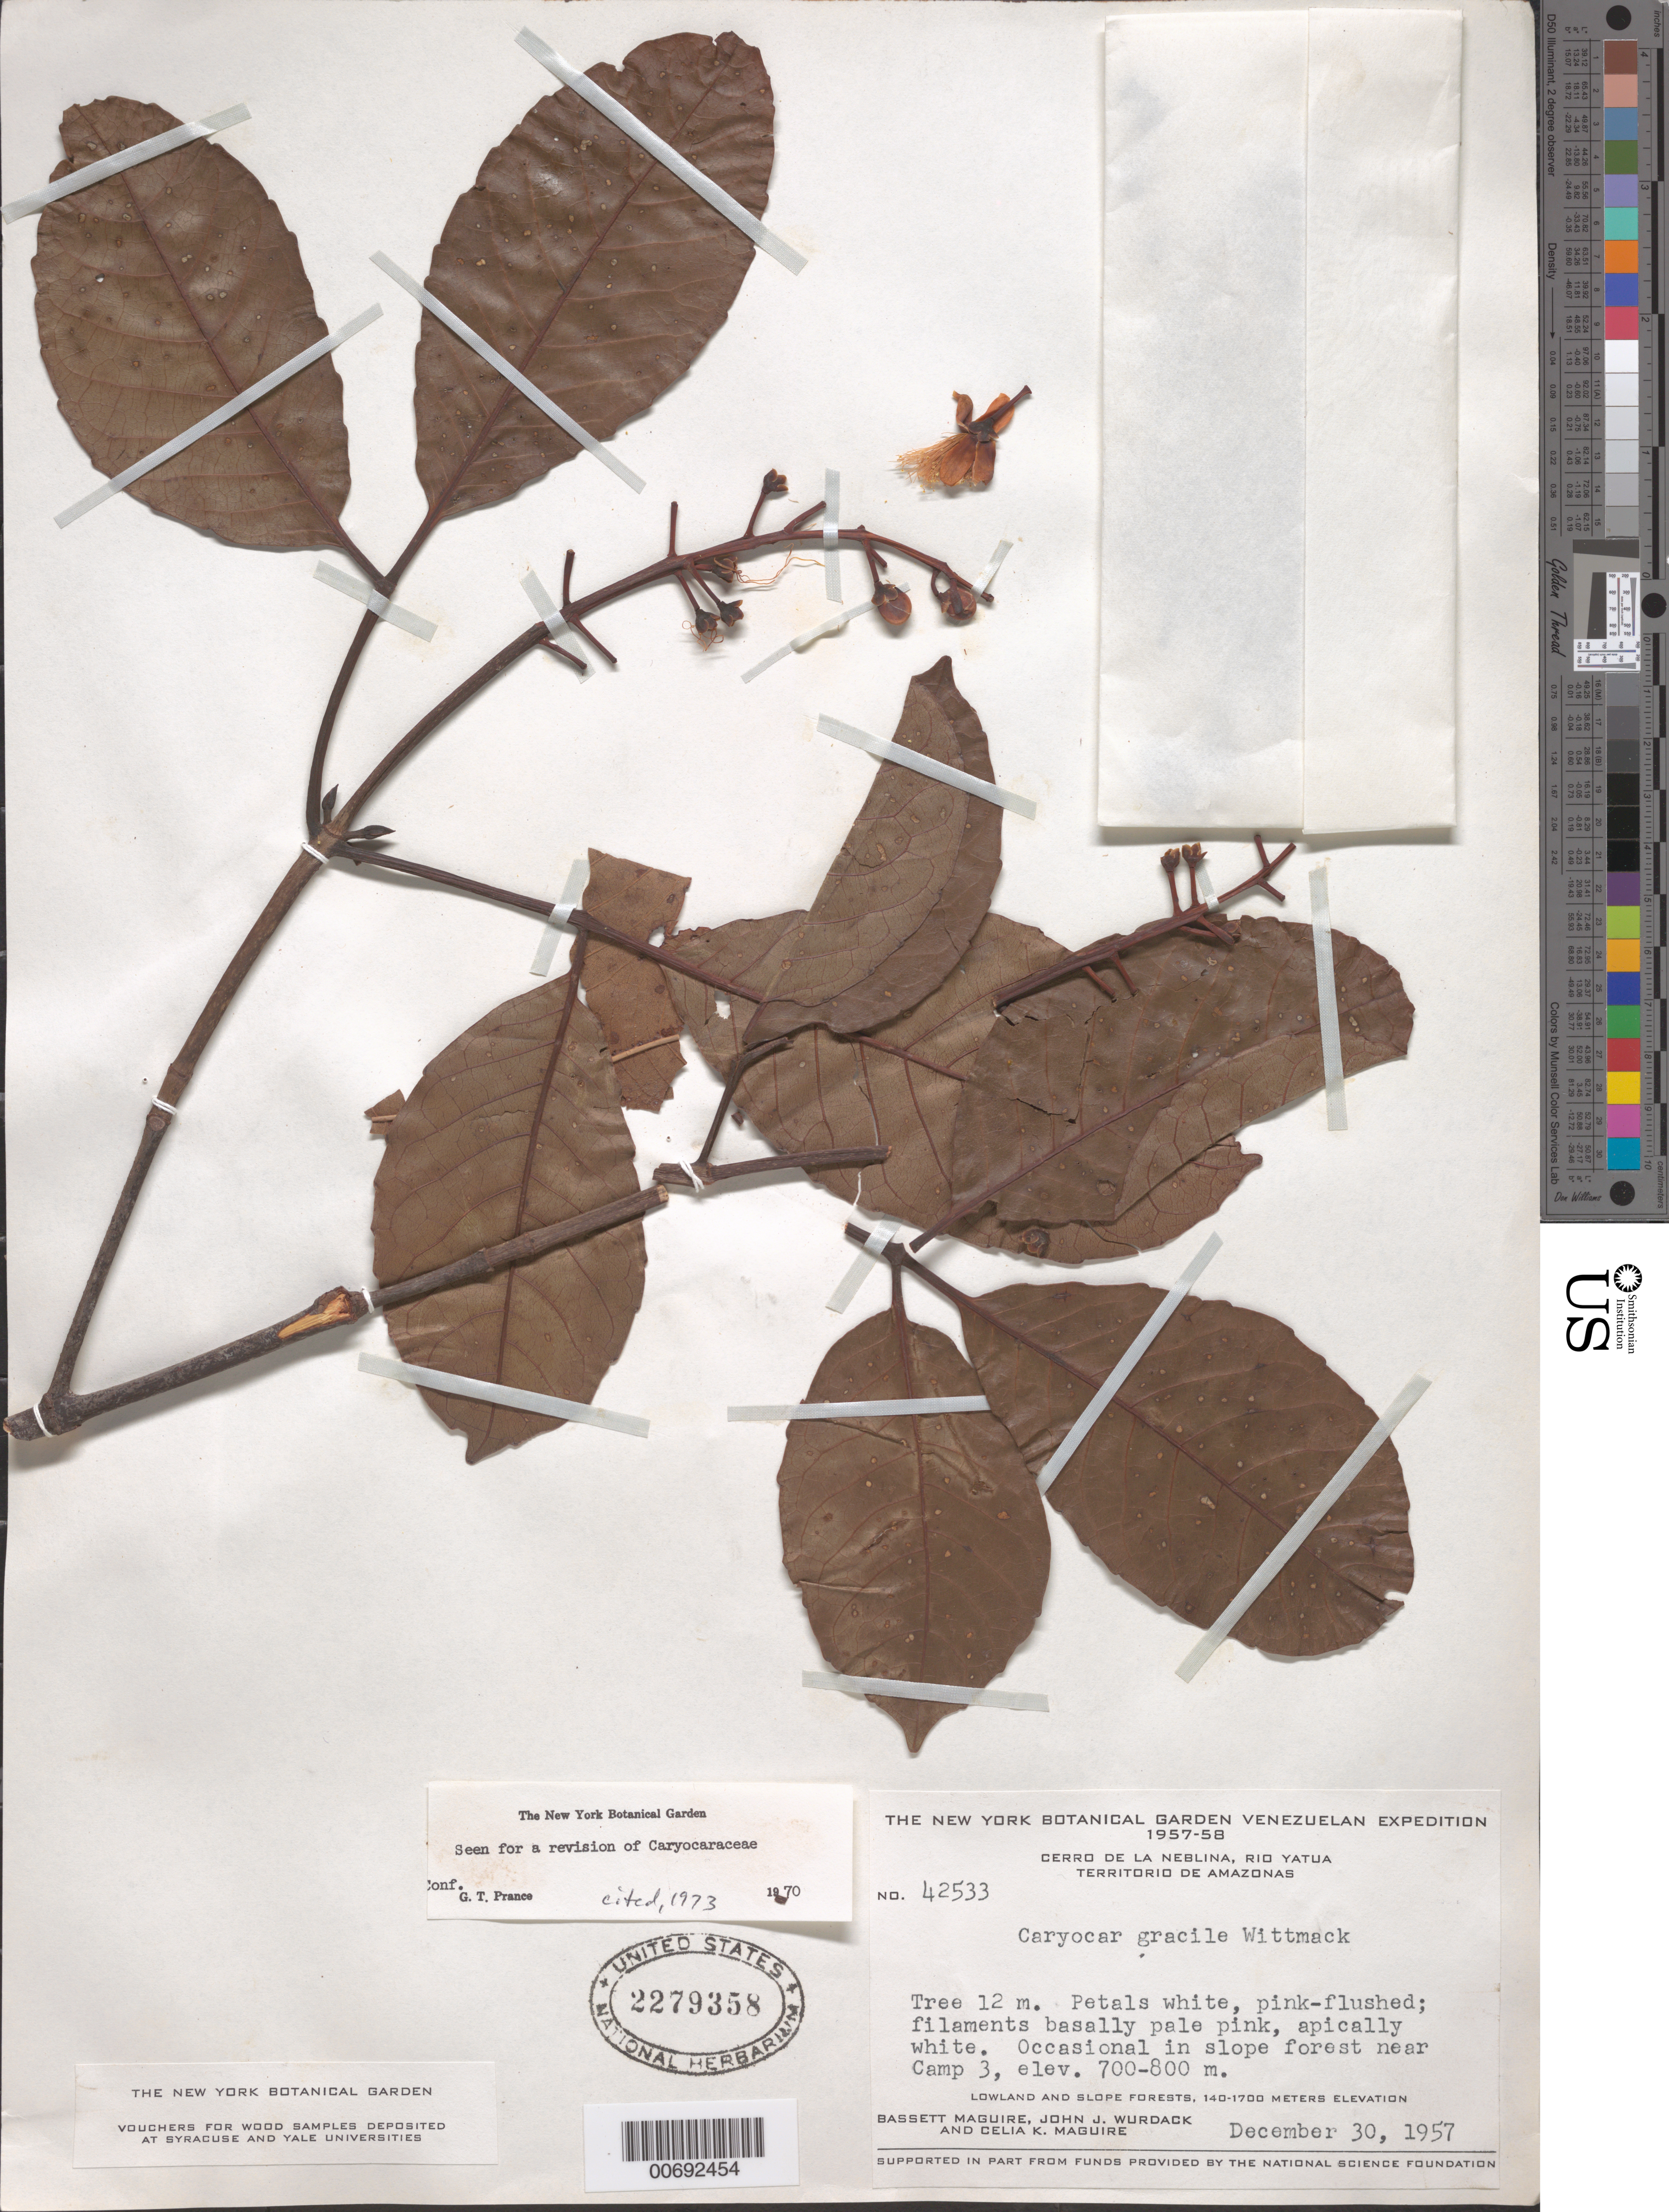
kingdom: Plantae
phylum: Tracheophyta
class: Magnoliopsida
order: Malpighiales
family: Caryocaraceae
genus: Caryocar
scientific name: Caryocar gracile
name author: Wittm.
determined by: Prance, G. T.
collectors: B. Maguire, J. J. Wurdack & C. K. Maguire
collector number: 42533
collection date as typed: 30-Dec-57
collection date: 1957-12-30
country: Venezuela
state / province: Amazonas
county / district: Río Negro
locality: Cerro de la Neblina, Río Yatua, Camp 3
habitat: Slope forest near camp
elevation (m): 700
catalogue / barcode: US 2279358